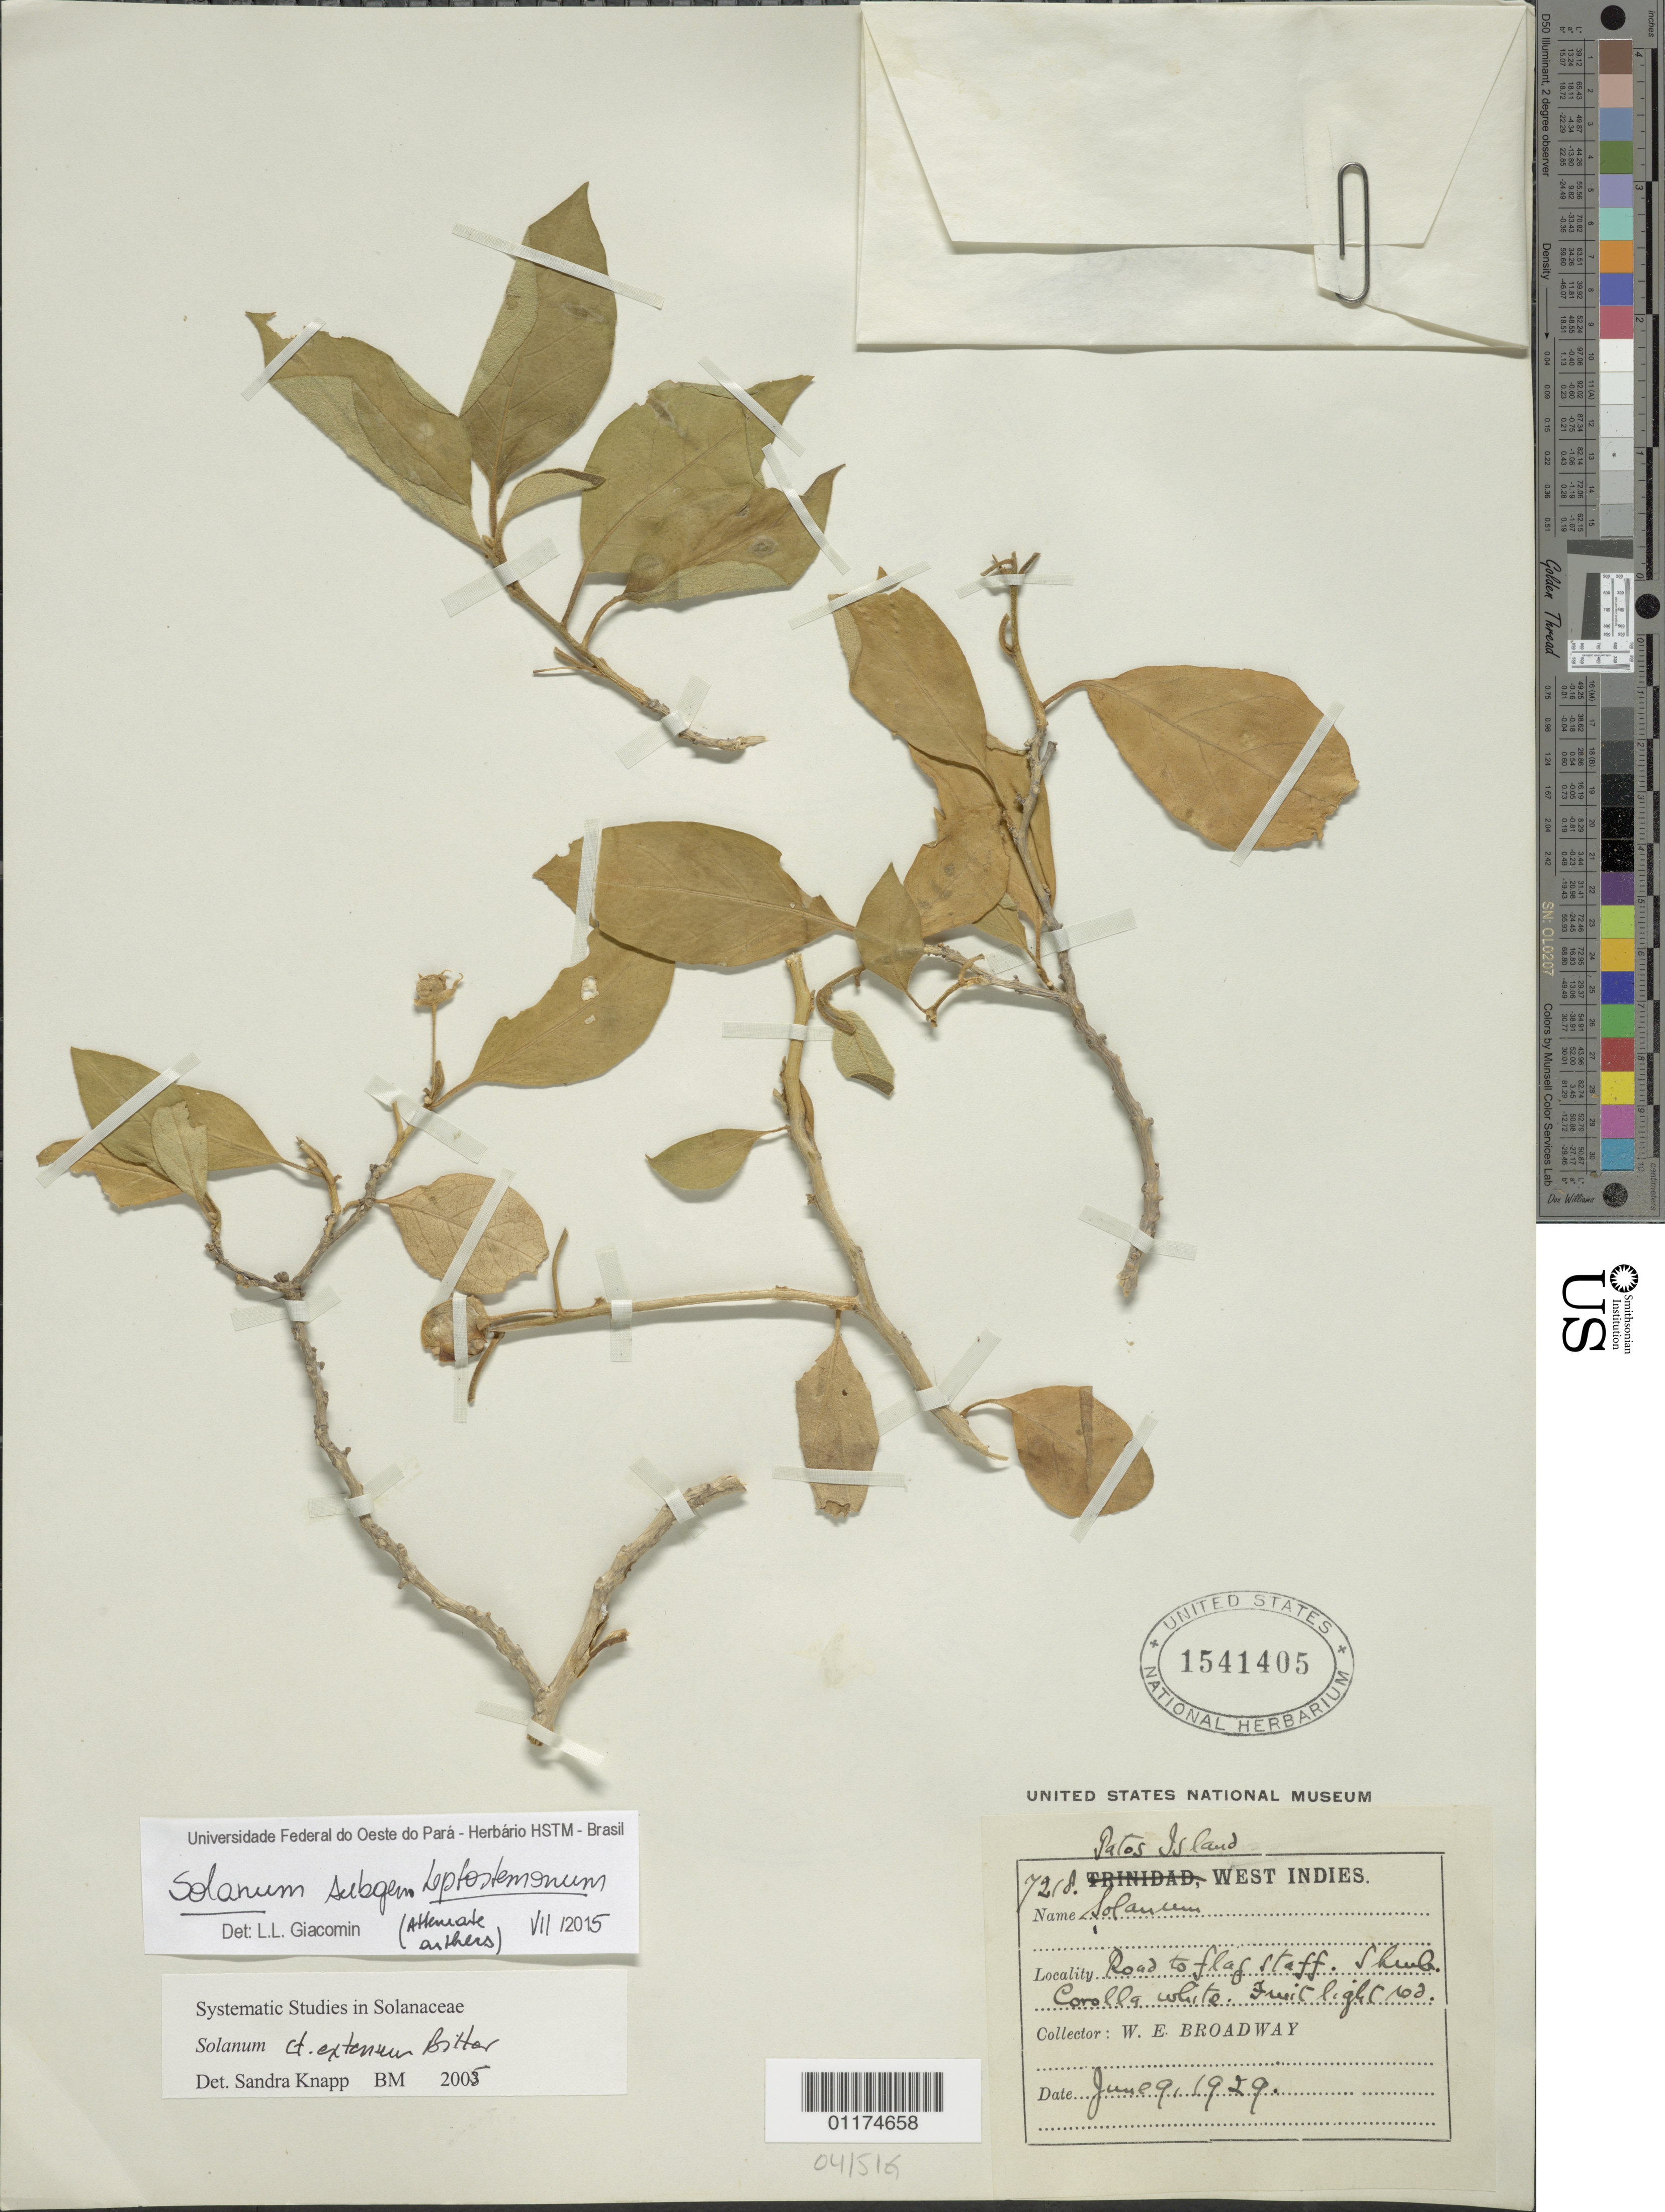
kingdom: Plantae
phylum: Tracheophyta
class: Magnoliopsida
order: Solanales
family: Solanaceae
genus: Solanum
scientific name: Solanum gardneri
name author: Sendtn. in Mart.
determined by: Knapp, S. D.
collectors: W. E. Broadway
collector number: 7218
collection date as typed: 09 Jun 1929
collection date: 1929-06-09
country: Venezuela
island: Patos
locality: Patos Island, road to Flag Staff.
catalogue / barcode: US 1541405